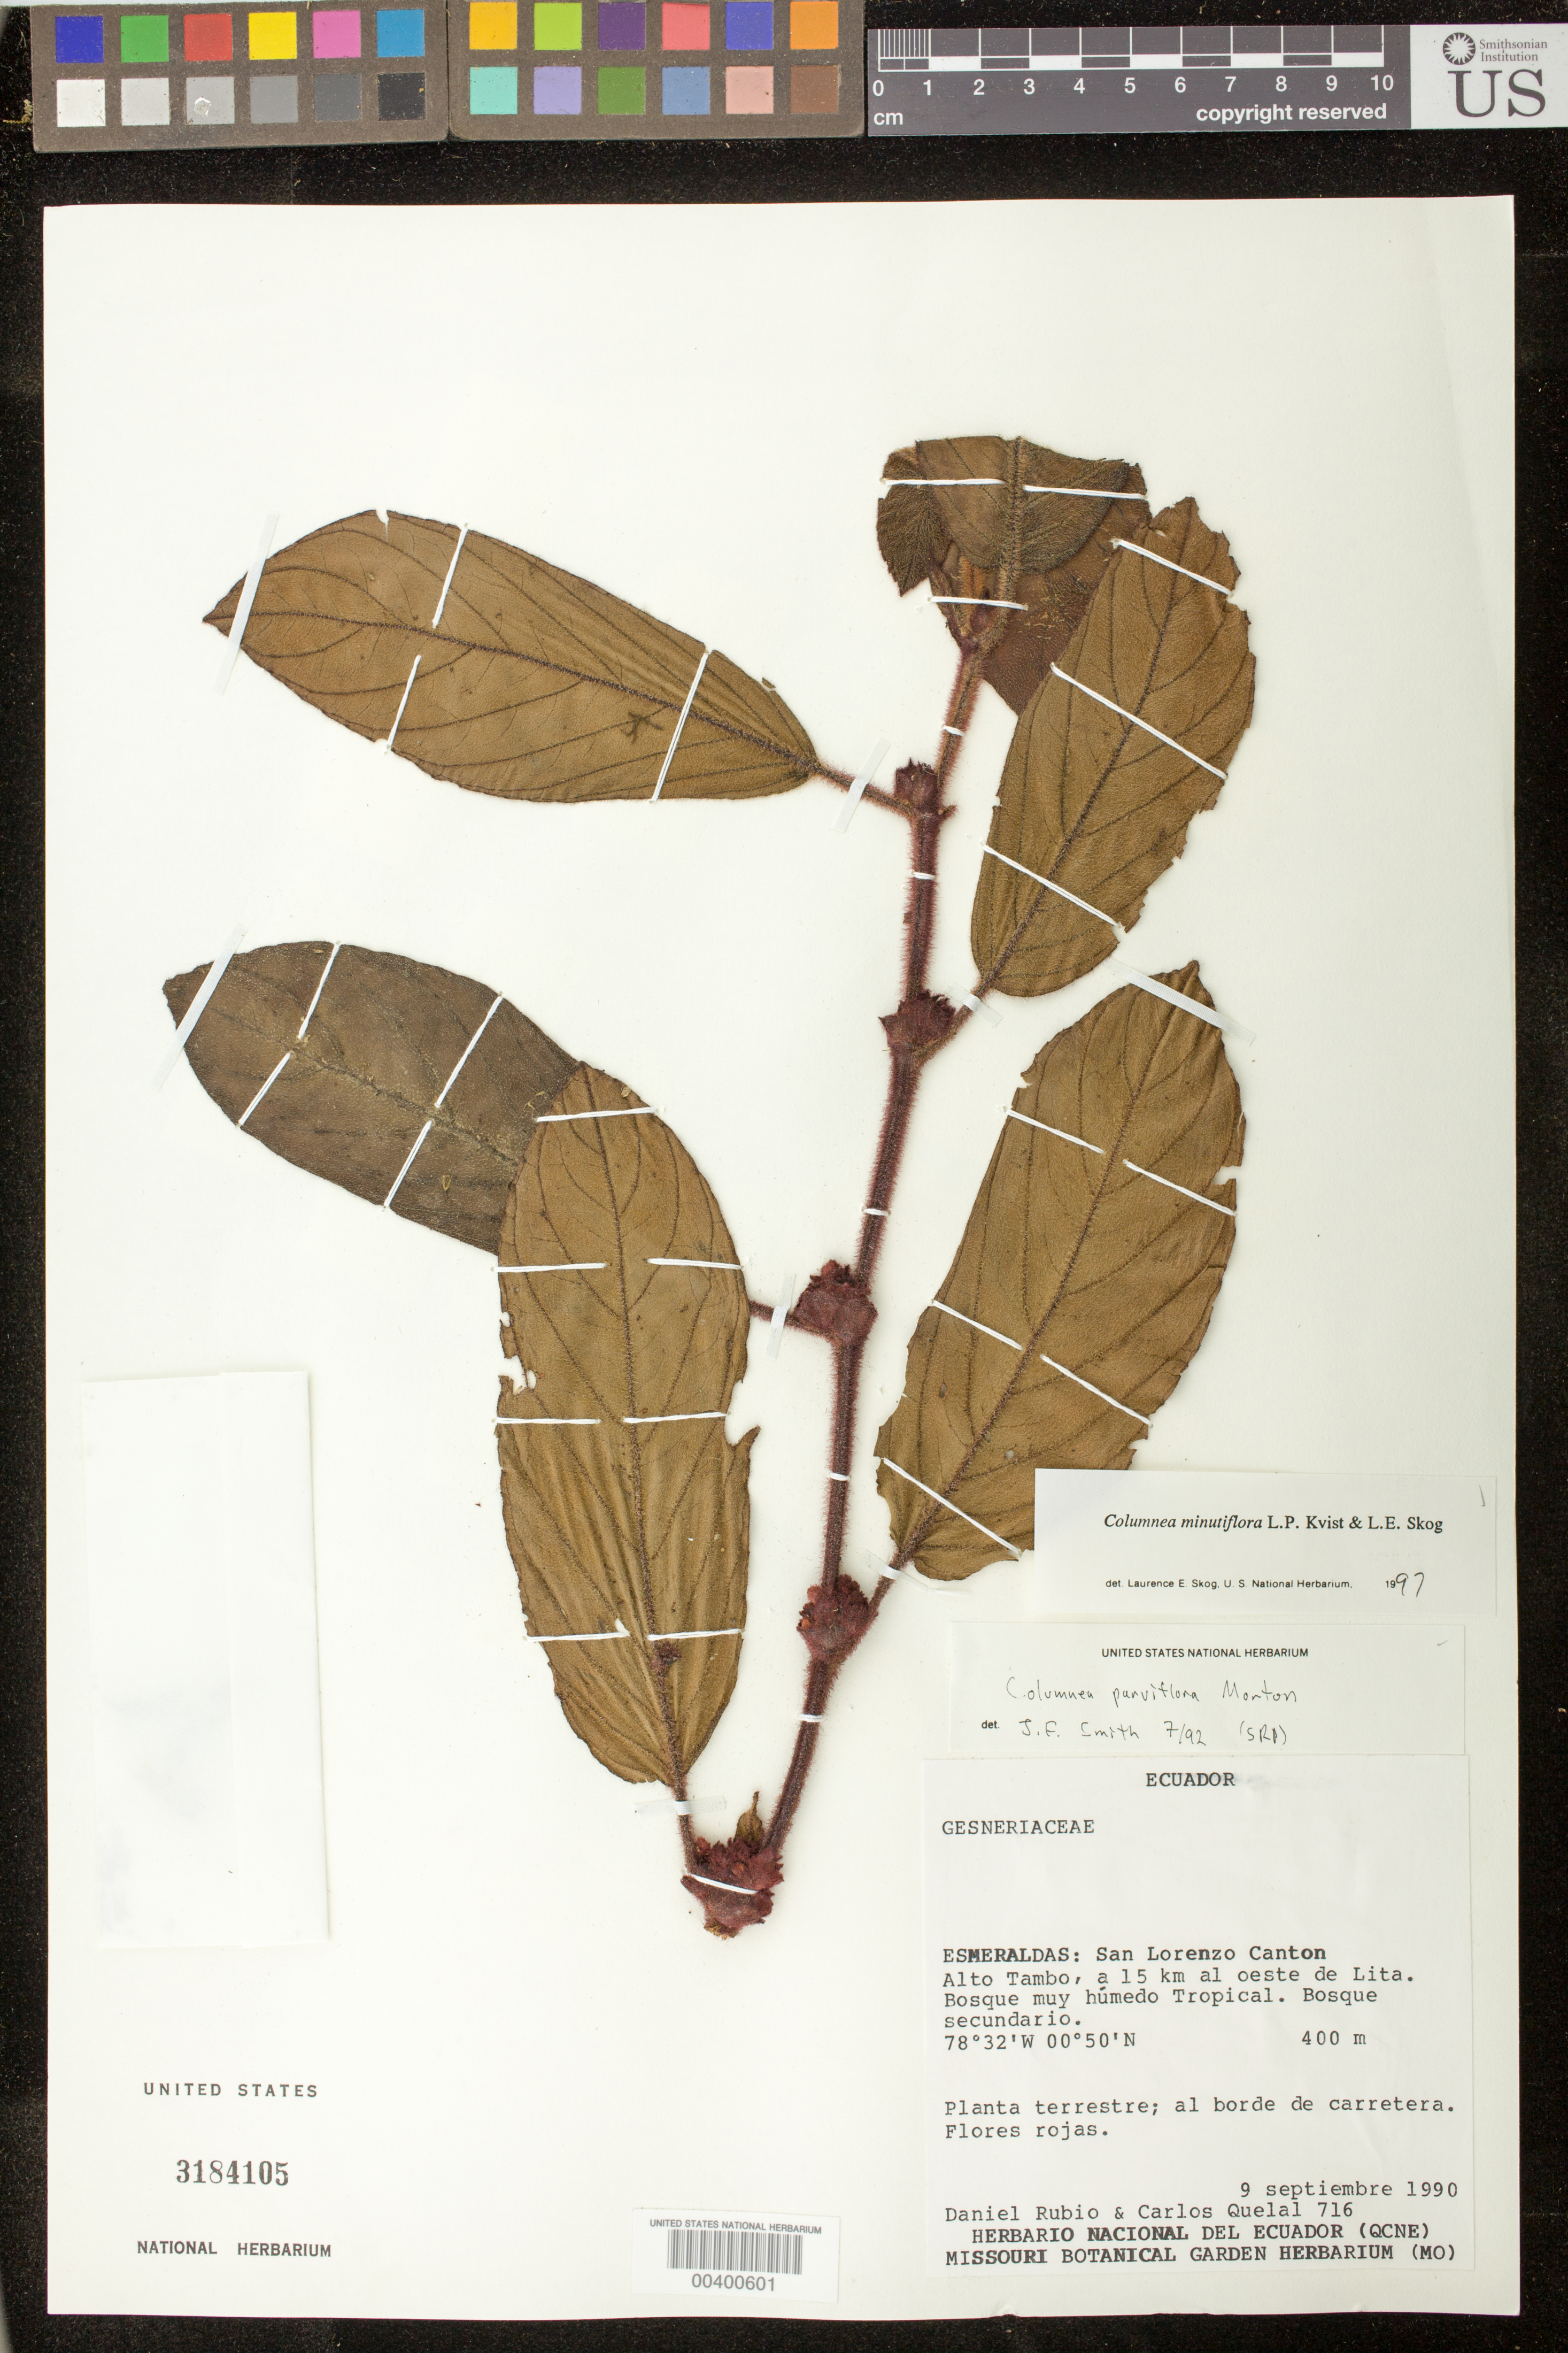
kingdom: Plantae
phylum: Tracheophyta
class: Magnoliopsida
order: Lamiales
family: Gesneriaceae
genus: Columnea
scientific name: Columnea flavohirsuta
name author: J.L. Clark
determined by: Clark, J. L.; Skog, Laurence E.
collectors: D. Rubio & C. Quelal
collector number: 716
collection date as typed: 09 Sep 1990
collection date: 1990-09-09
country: Ecuador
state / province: Esmeraldas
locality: San Lorenzo Canton, Alto Tambo, a 15 km al oeste de Lita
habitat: Bosque muy húmedo tropical; bosque secundario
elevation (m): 400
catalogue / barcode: US 3184105